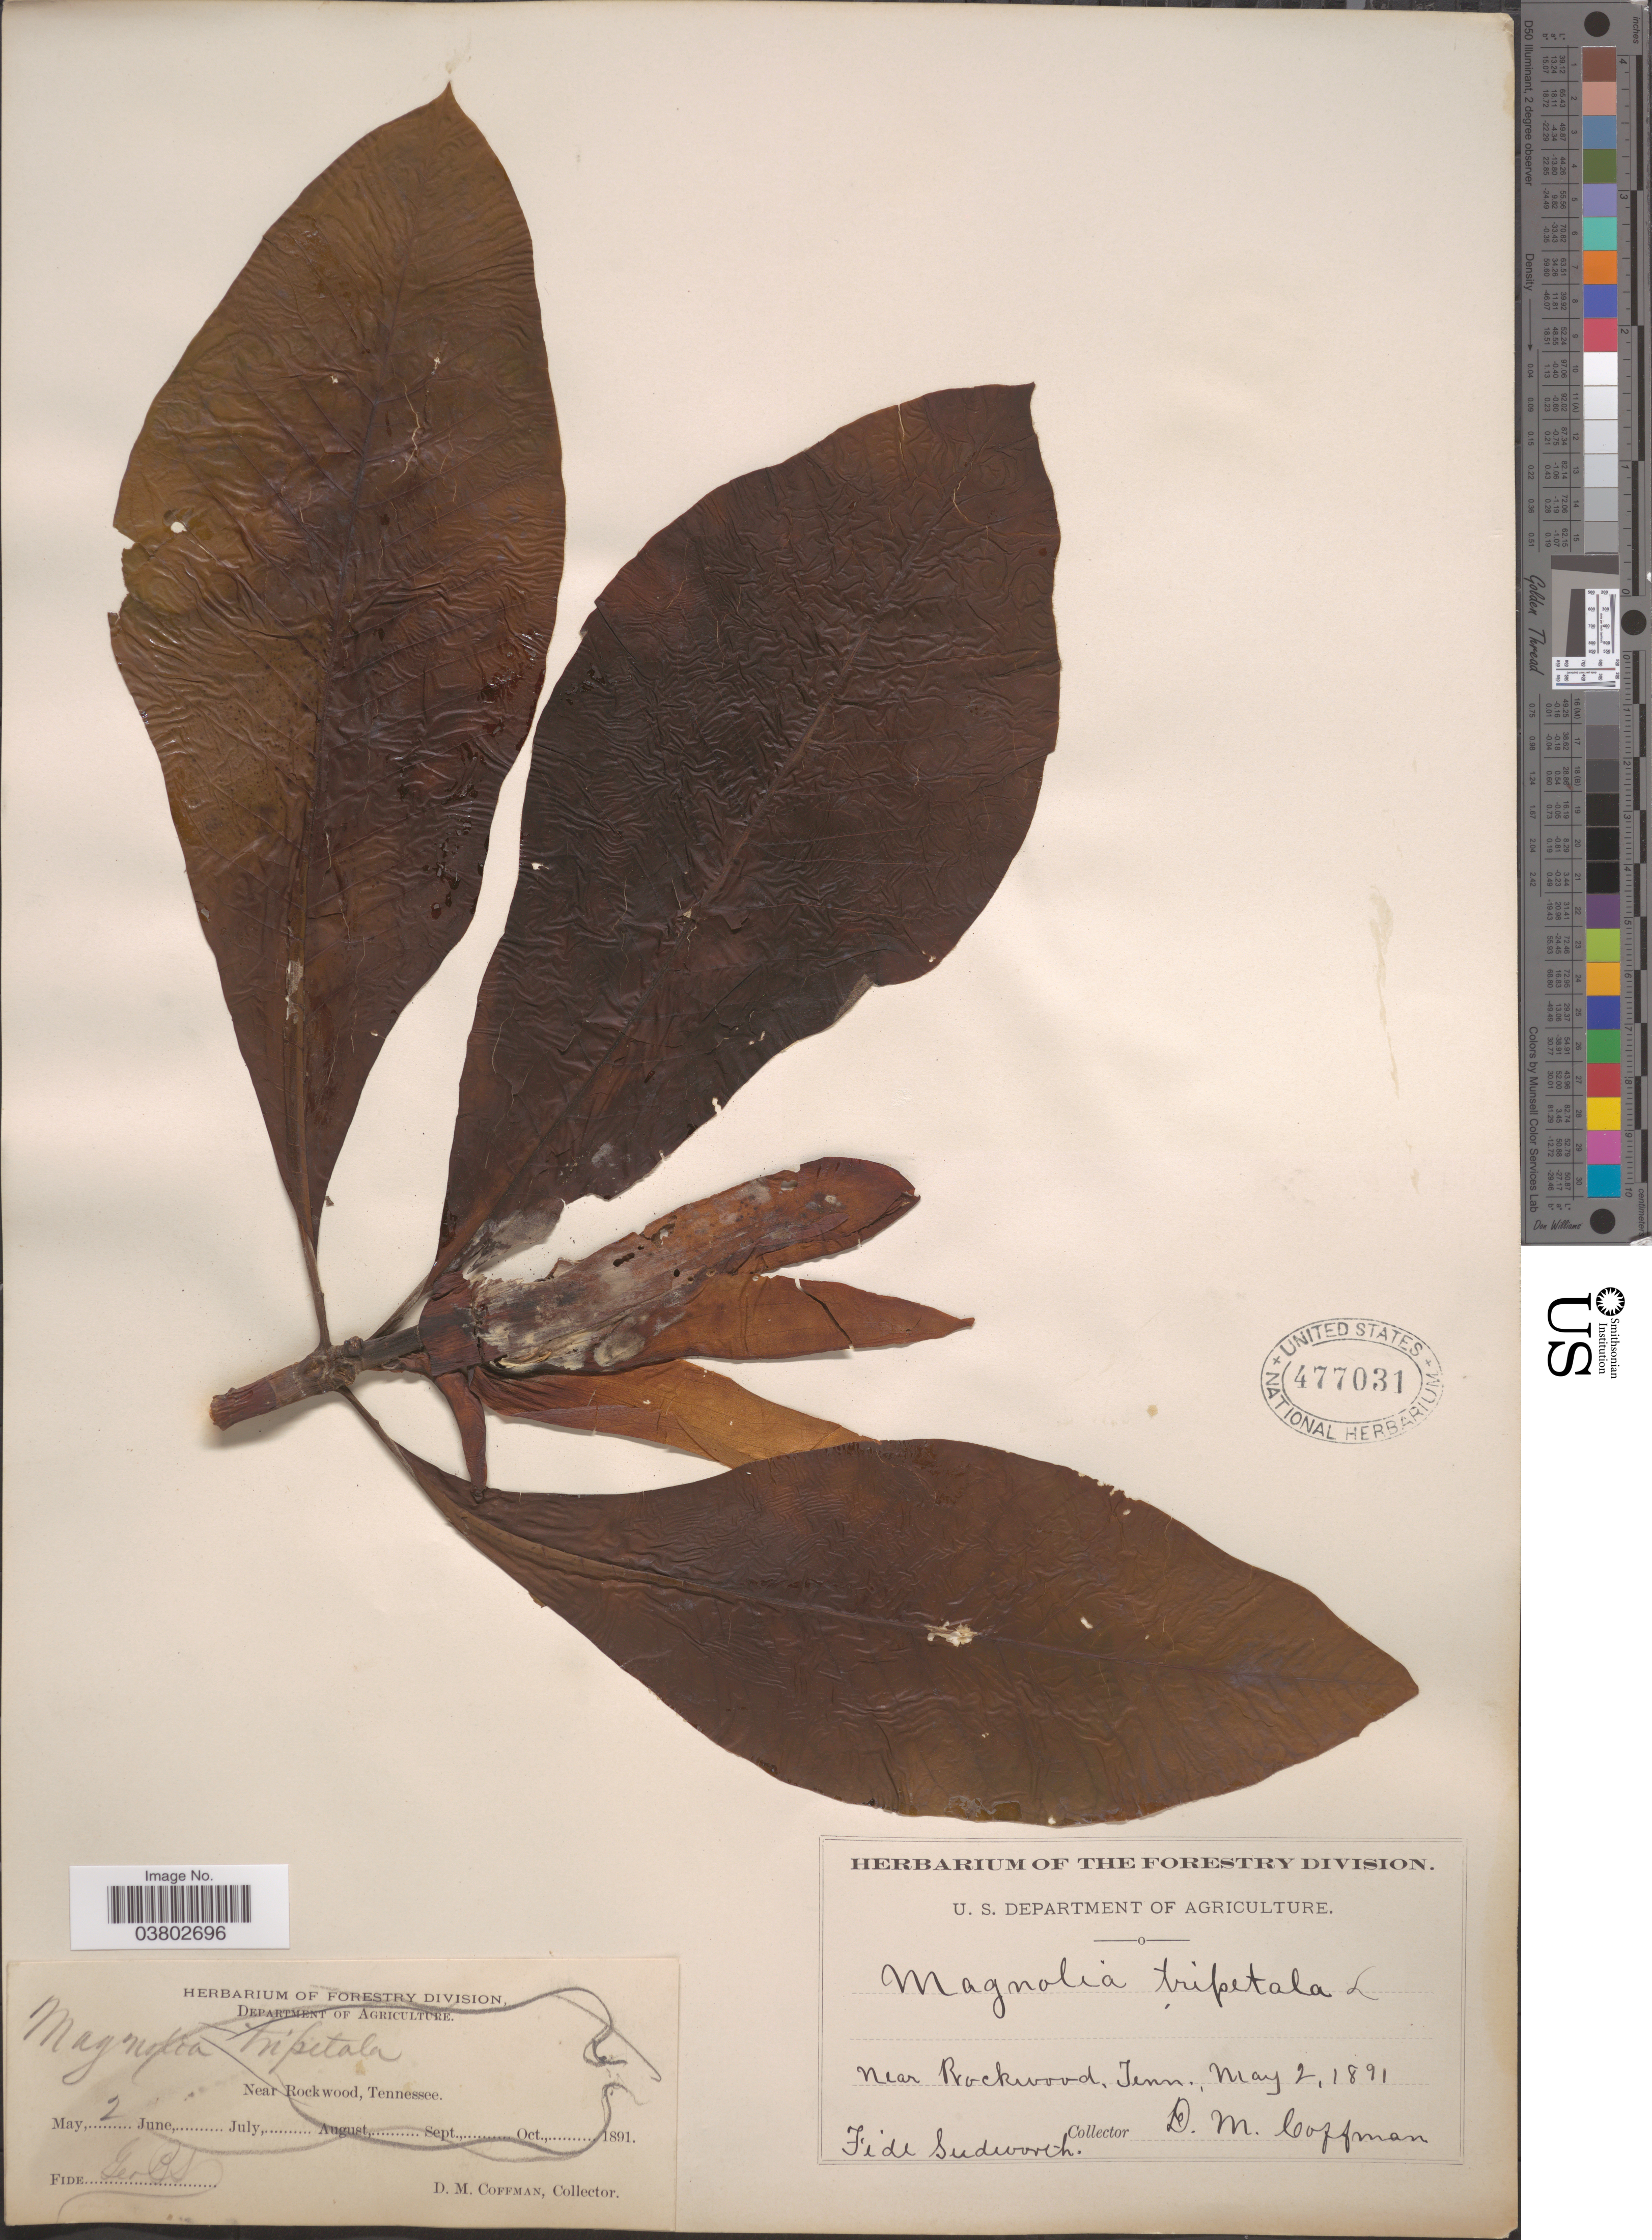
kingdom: Plantae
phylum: Tracheophyta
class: Magnoliopsida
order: Magnoliales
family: Magnoliaceae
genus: Magnolia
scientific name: Magnolia tripetala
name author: L.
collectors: D. M. Coffman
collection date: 1891-05-02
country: United States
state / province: Tennessee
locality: Near Rockwood.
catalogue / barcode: US 477031